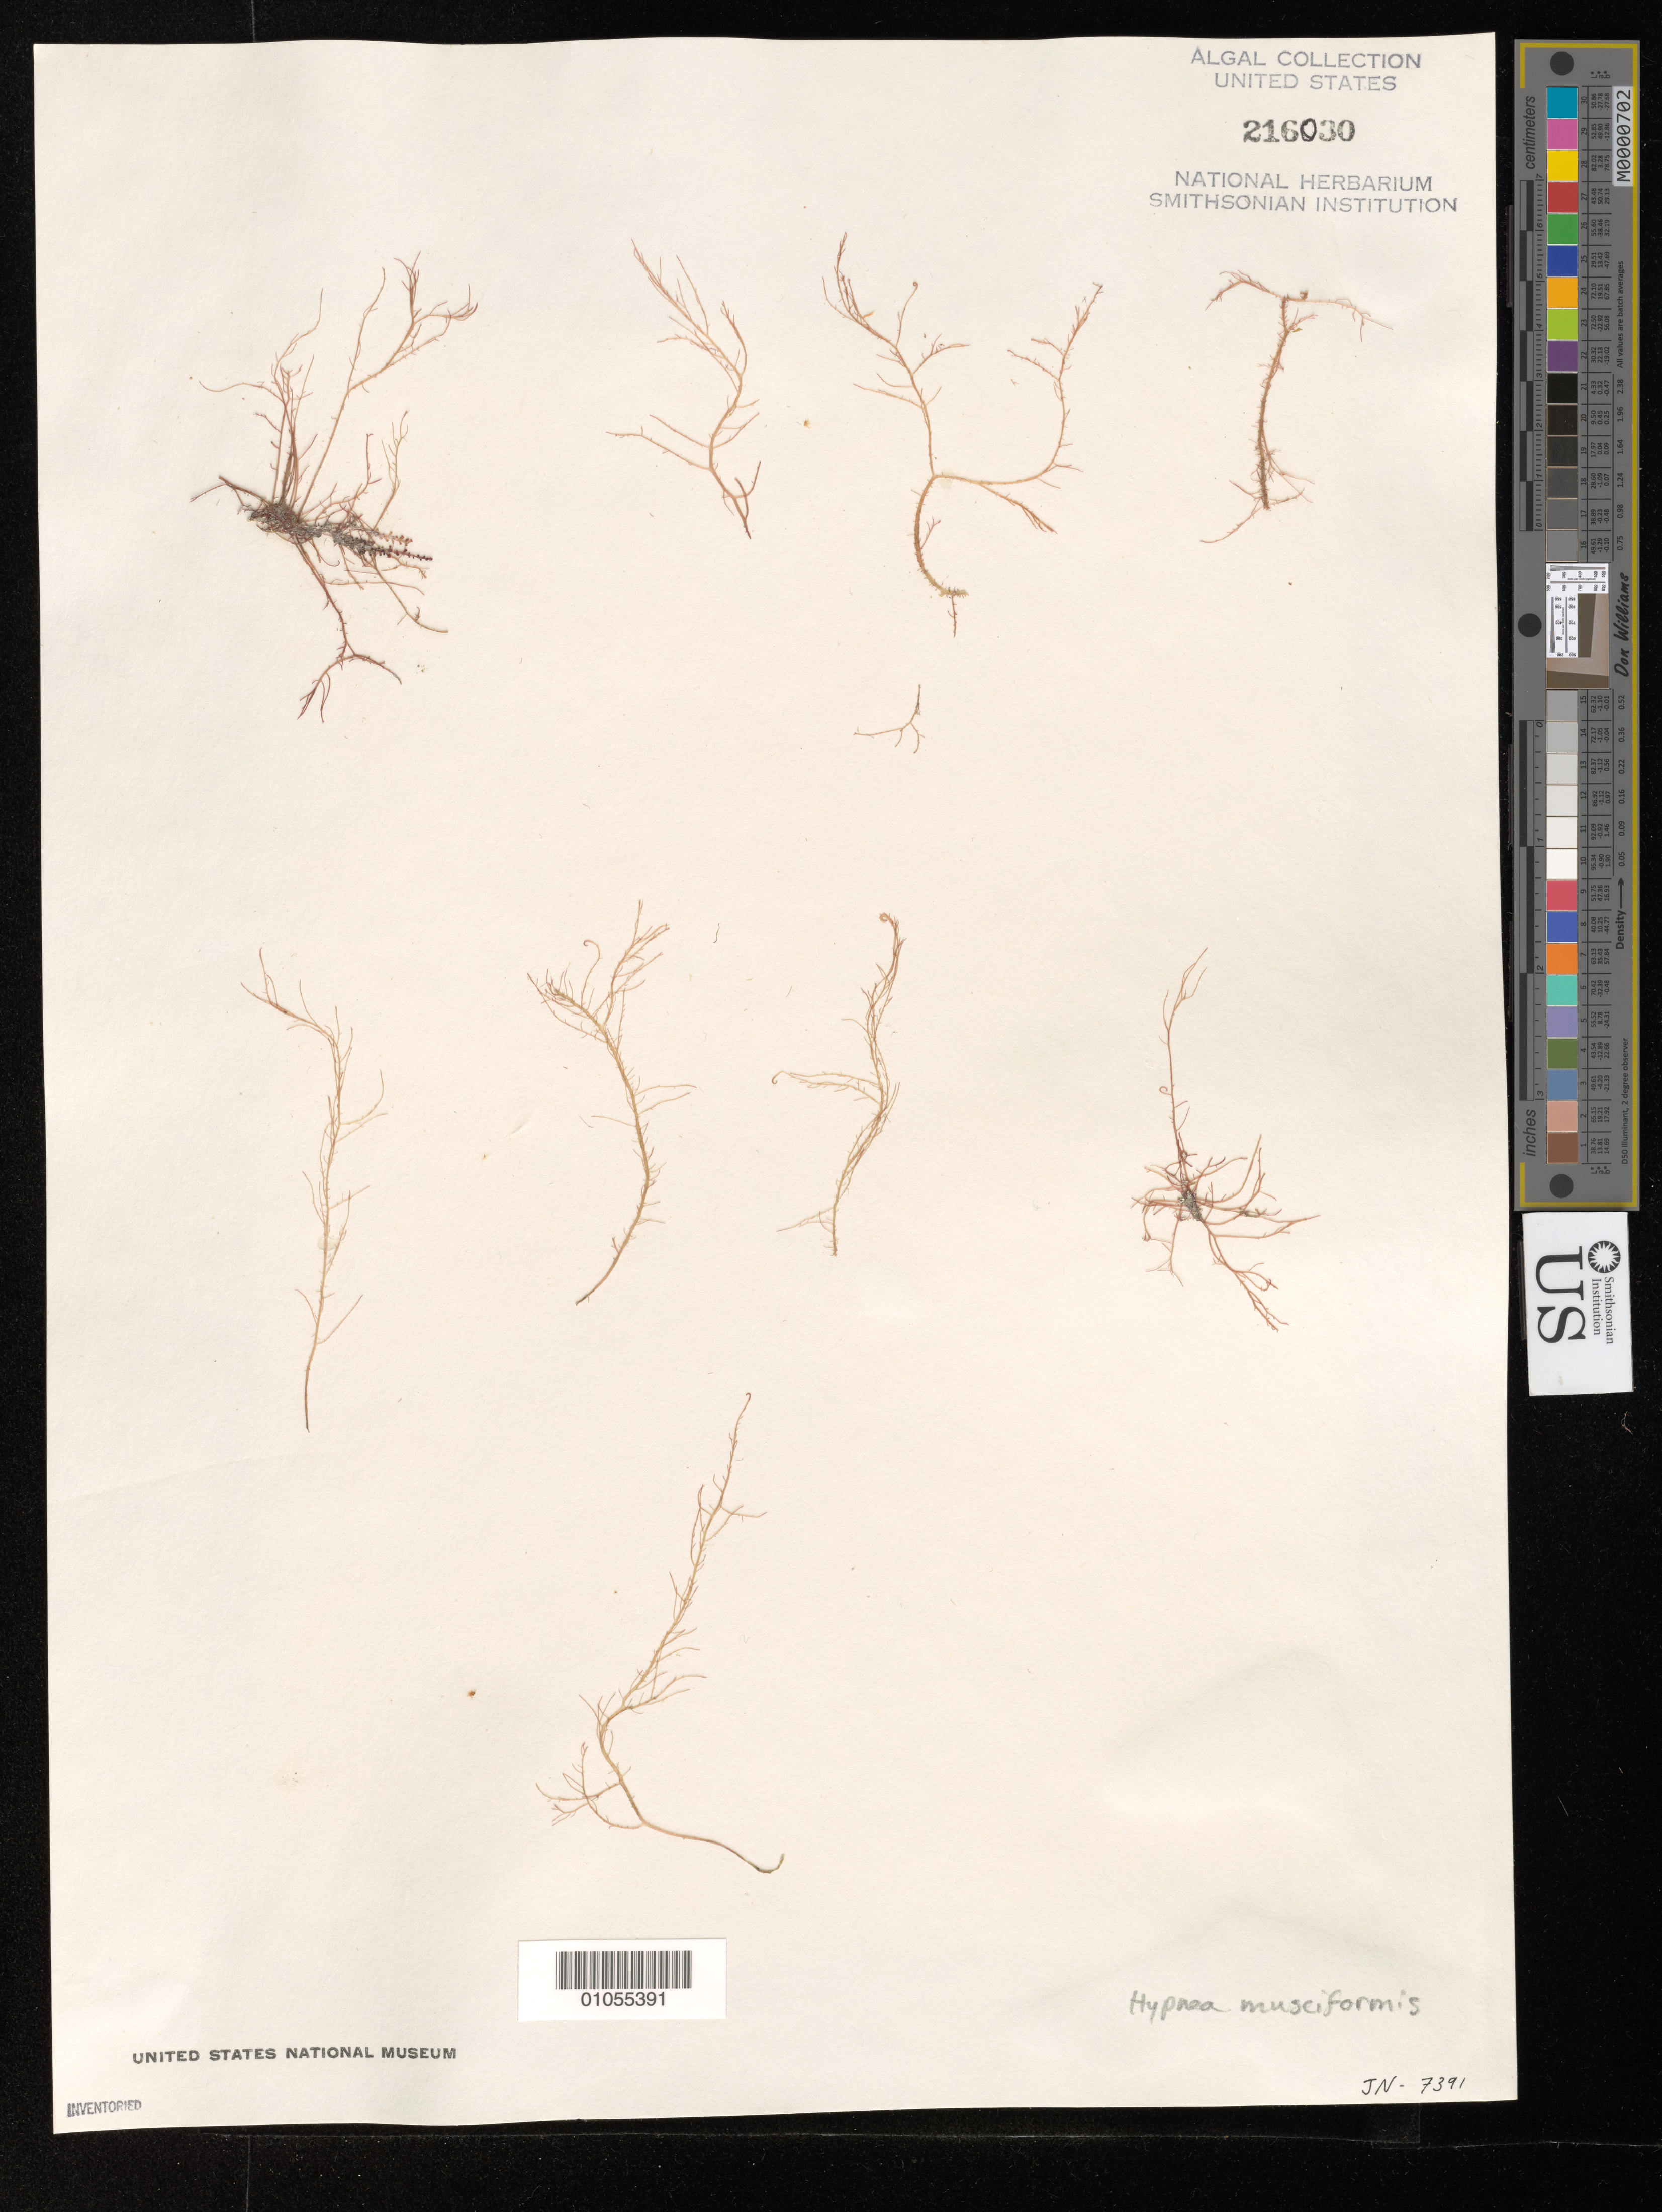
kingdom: Plantae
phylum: Rhodophyta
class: Florideophyceae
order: Gigartinales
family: Cystocloniaceae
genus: Hypnea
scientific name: Hypnea musciformis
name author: (Wulfen) J.V.Lamouroux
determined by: Norris, James N.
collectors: J. N. Norris & K. E. Bucher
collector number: JN-7391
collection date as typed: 29 Apr 1979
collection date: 1979-04-29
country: Belize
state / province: Stann Creek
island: East Twin Cay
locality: South end of East Twin Cay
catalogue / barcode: US 216030